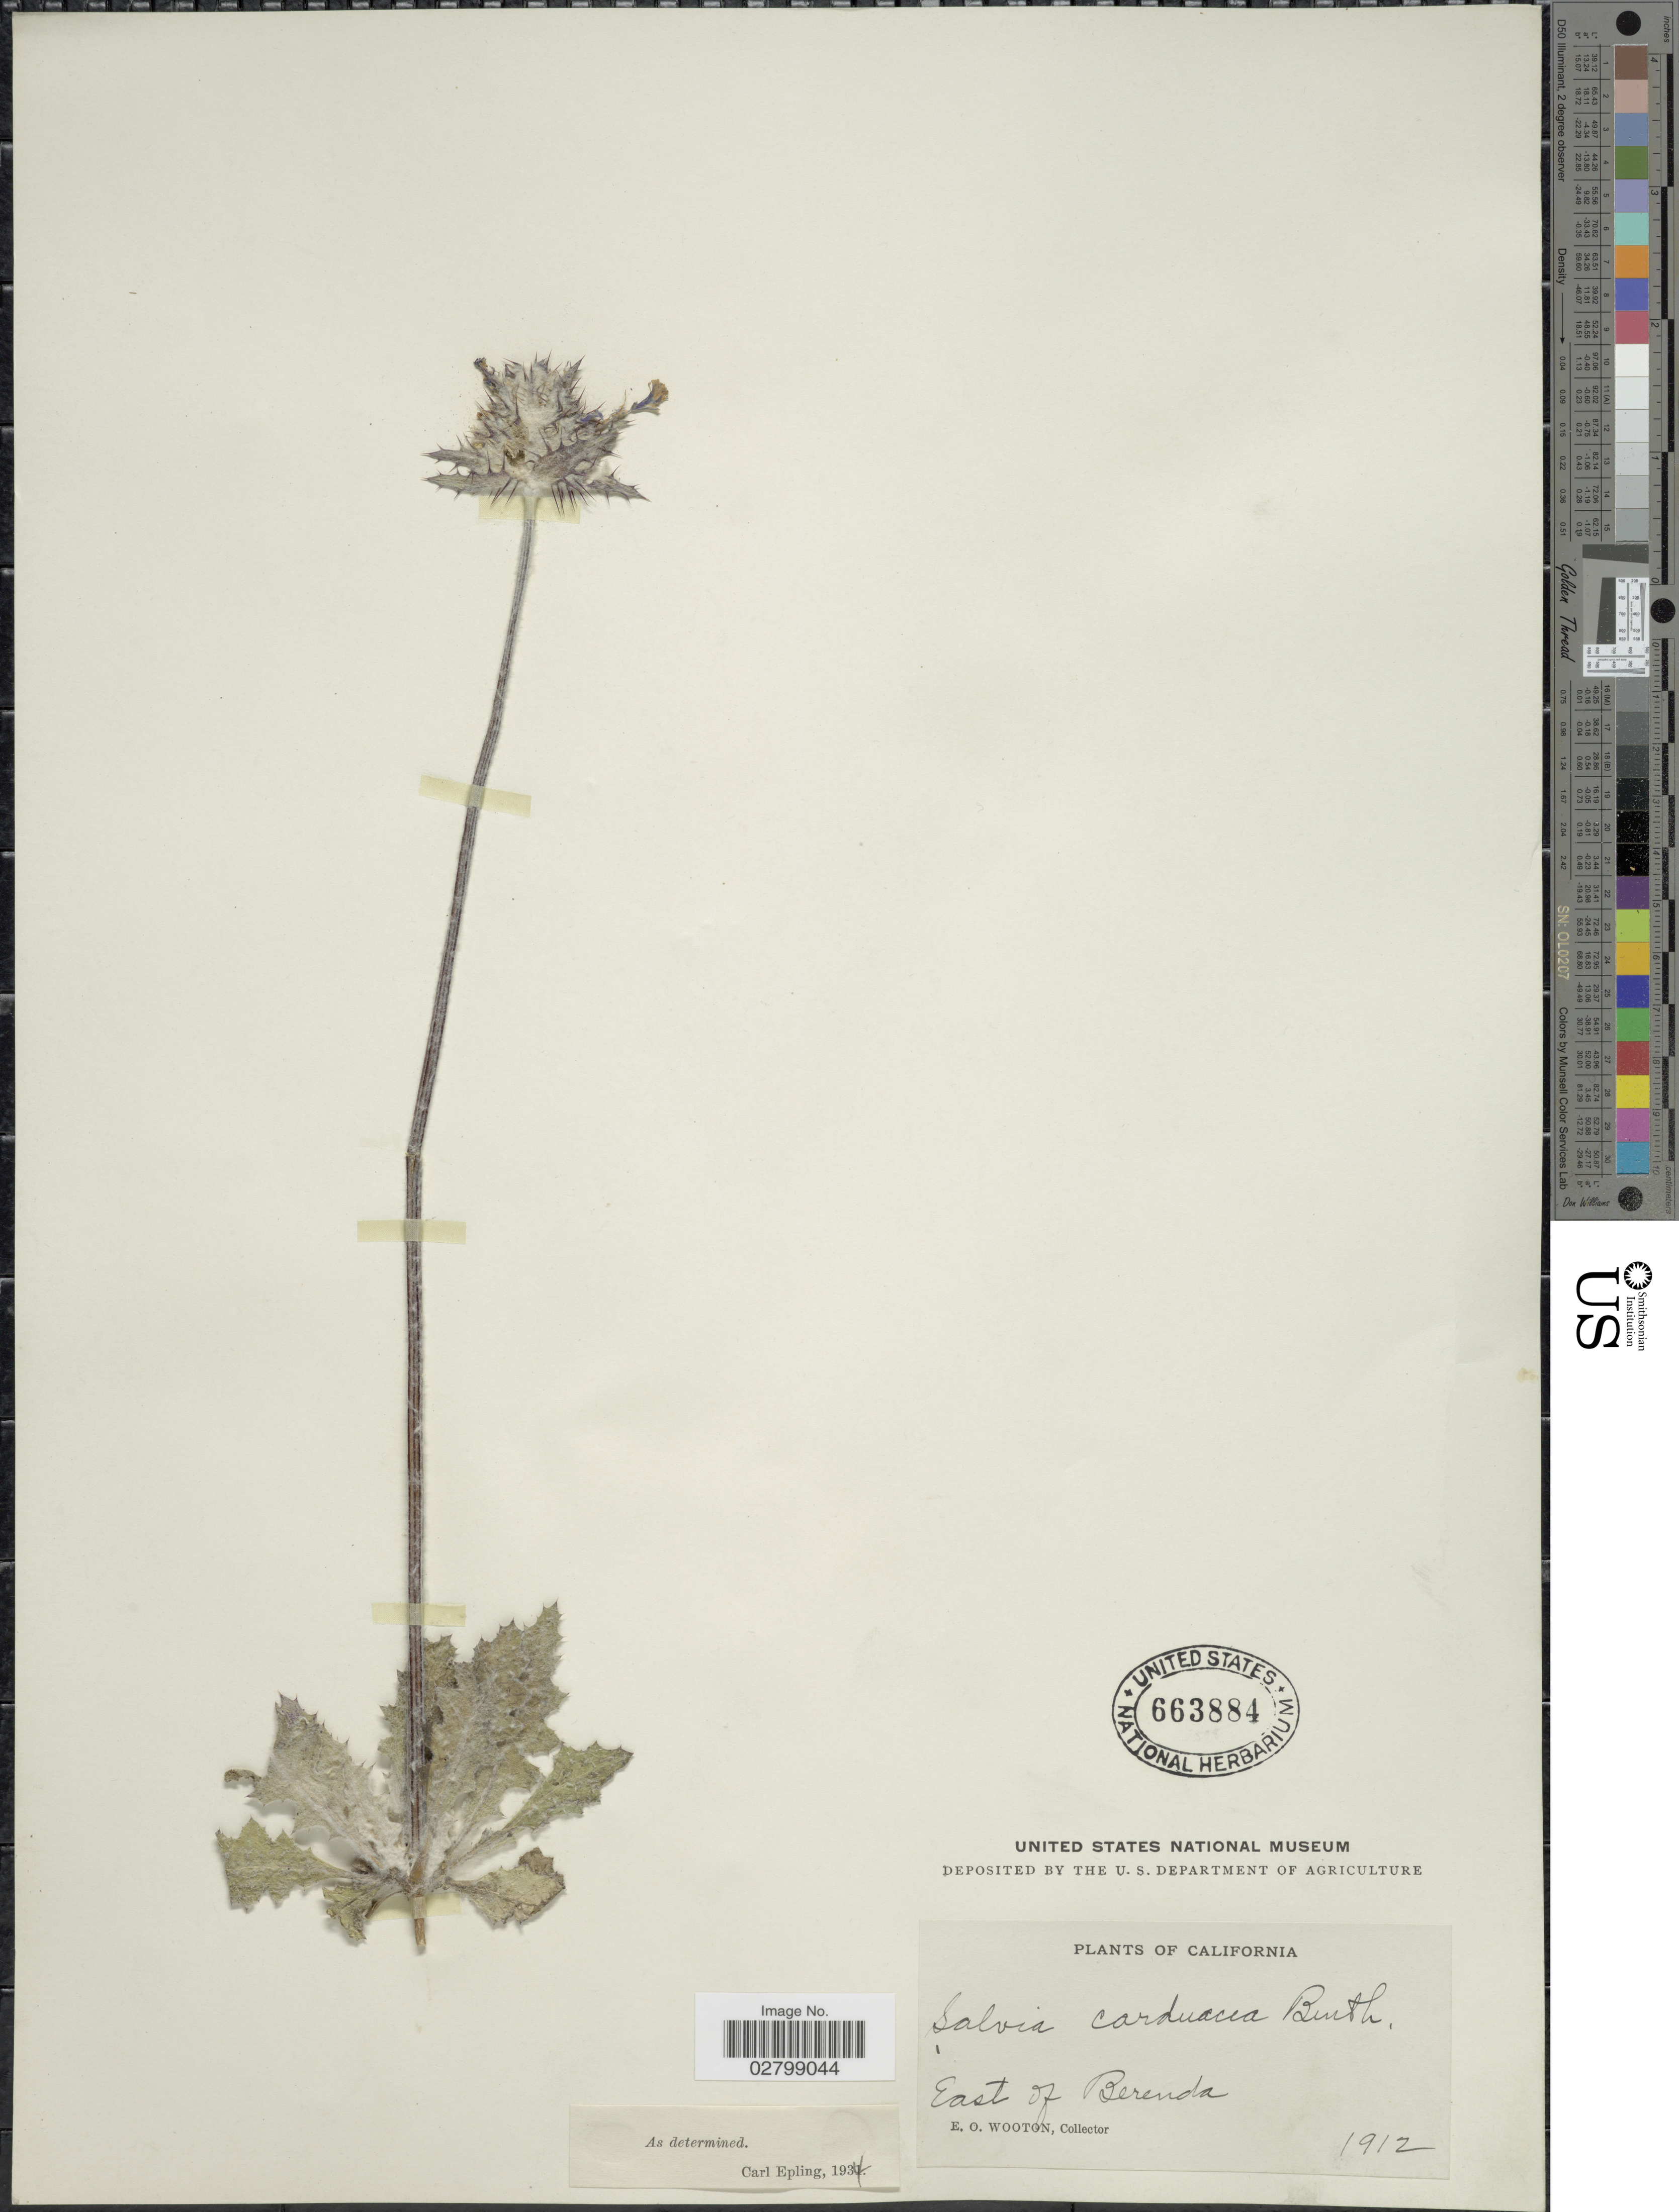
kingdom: Plantae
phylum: Tracheophyta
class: Magnoliopsida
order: Lamiales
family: Lamiaceae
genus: Salvia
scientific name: Salvia carduacea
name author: Benth.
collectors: E. O. Wooton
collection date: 1912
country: United States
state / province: California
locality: East of Berenda.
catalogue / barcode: US 663884